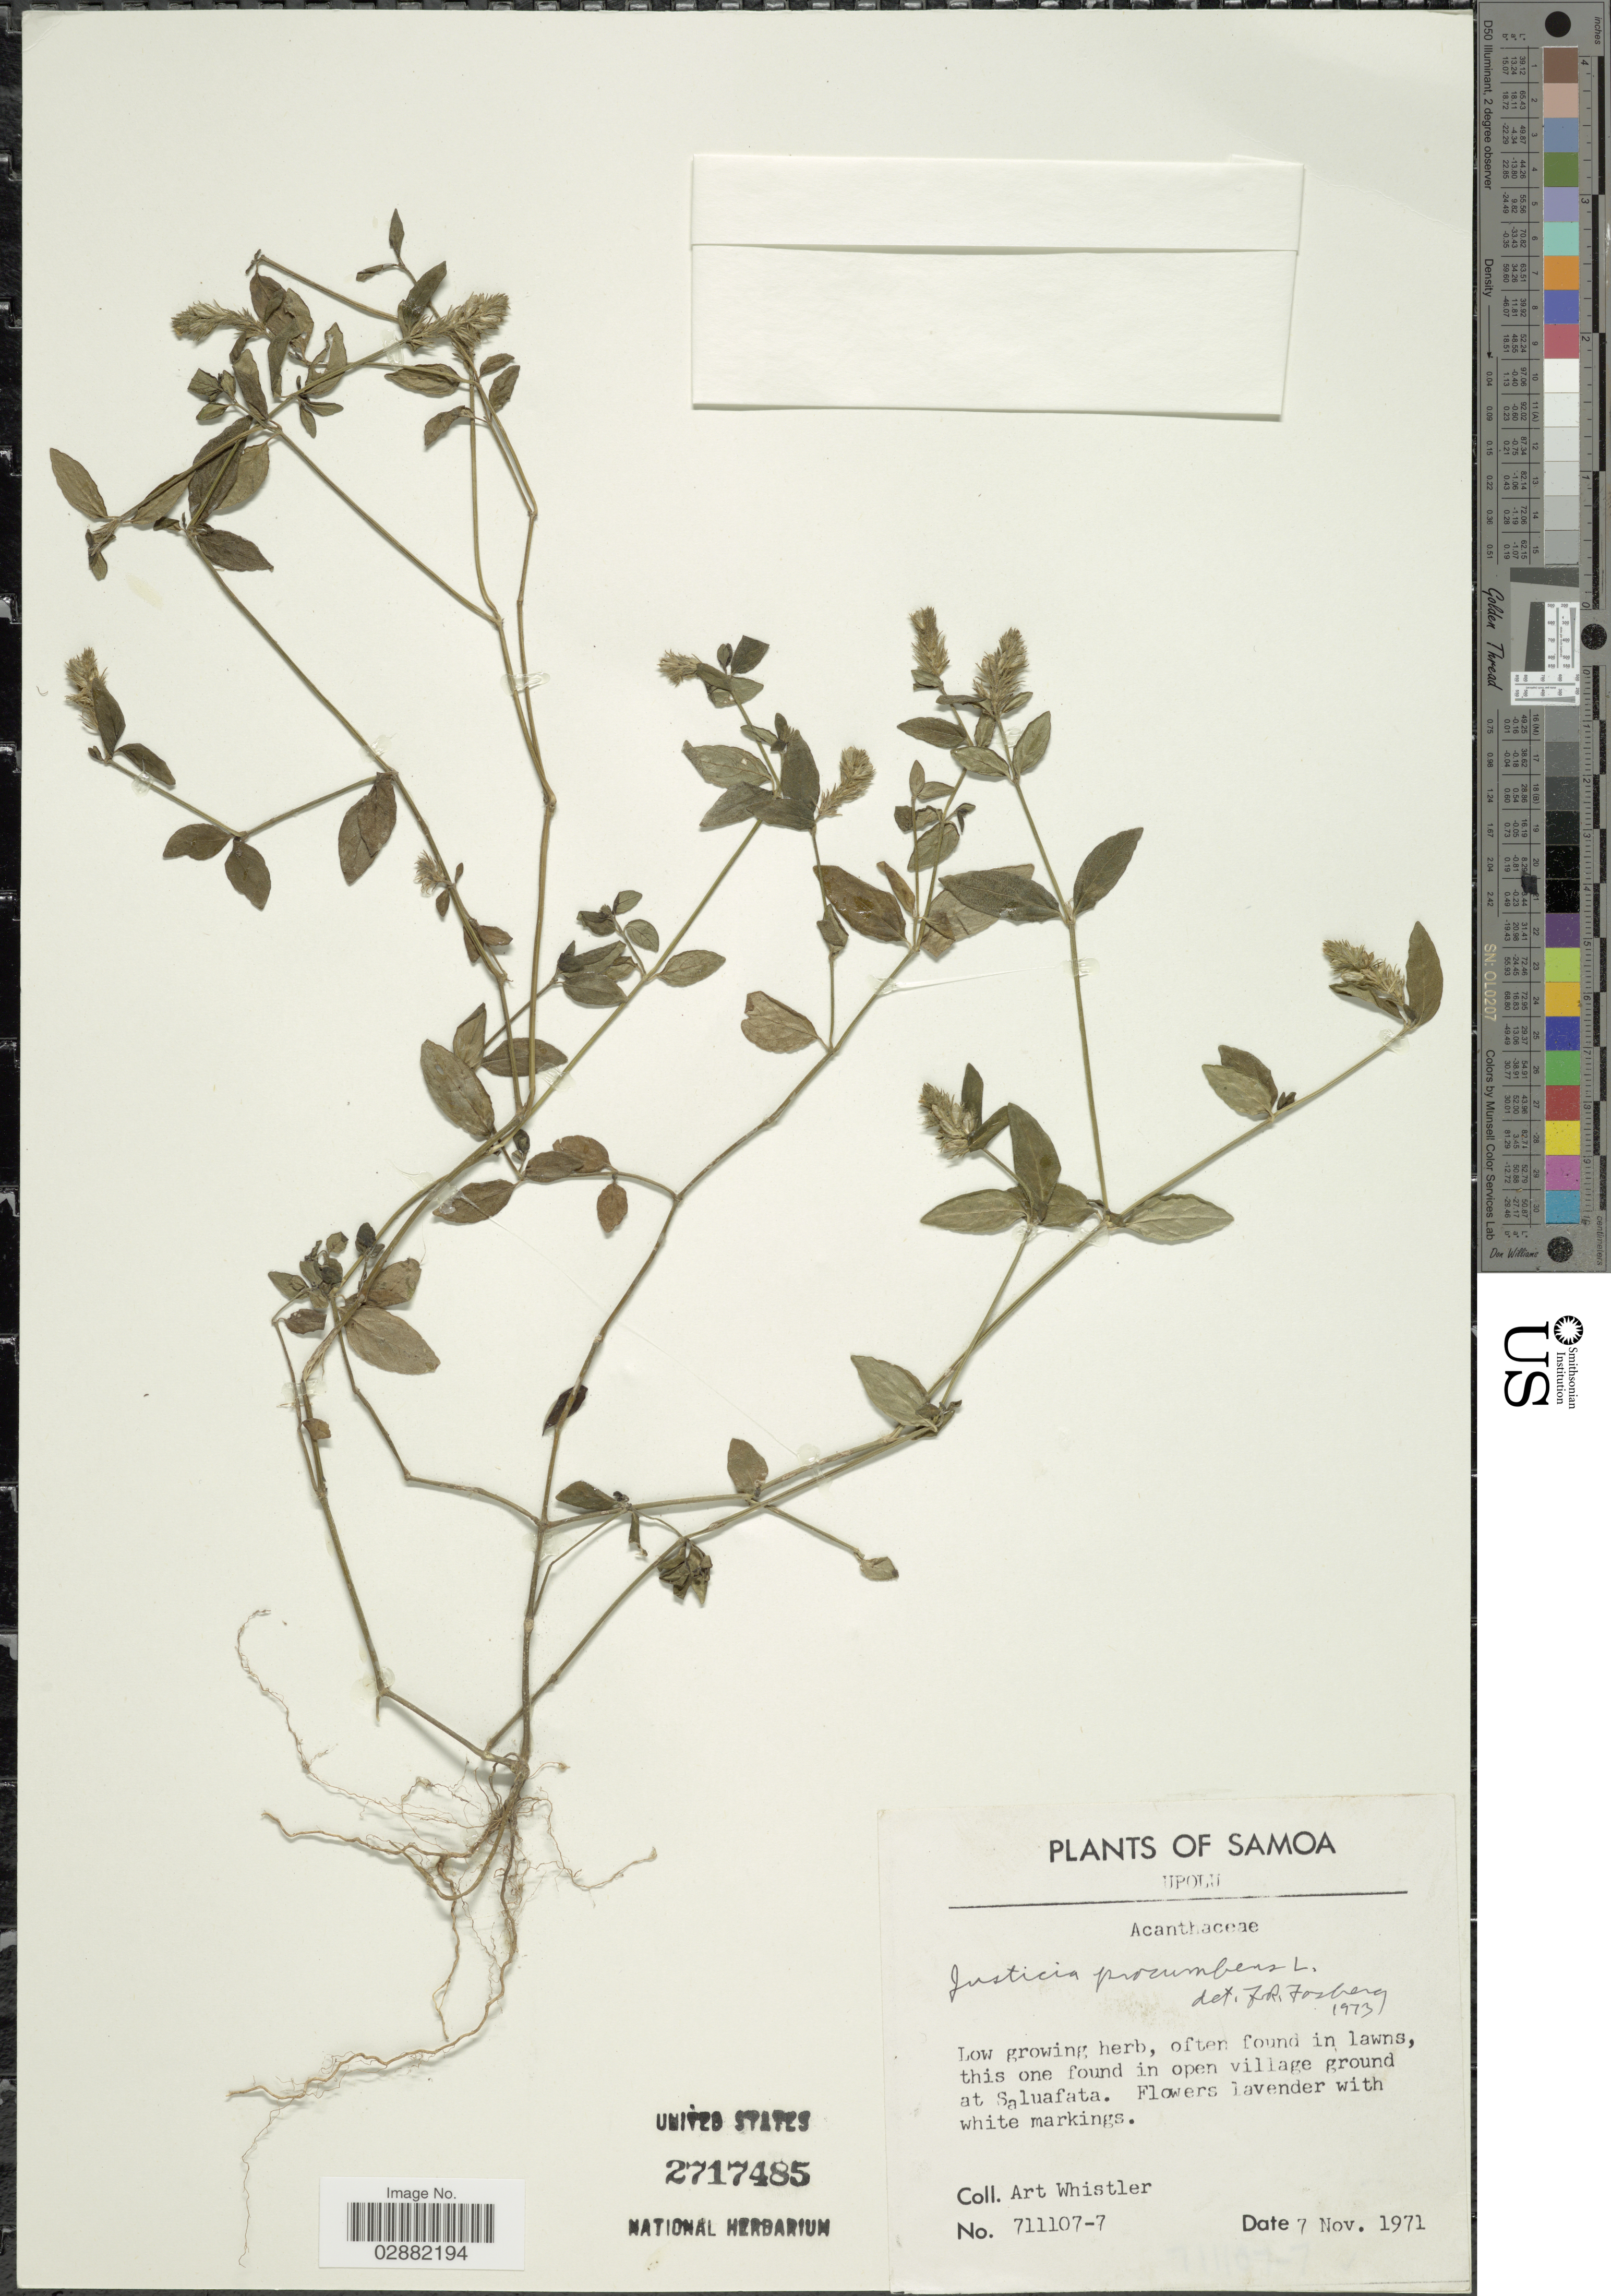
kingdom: Plantae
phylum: Tracheophyta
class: Magnoliopsida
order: Lamiales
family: Acanthaceae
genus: Justicia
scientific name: Justicia procumbens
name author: L.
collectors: A. Whistler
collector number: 711107-7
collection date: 1971-11-07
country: Samoa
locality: Samoa. Upolu. Often found in lawns, this one is found in open village ground at Saluafata.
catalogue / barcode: US 2717485